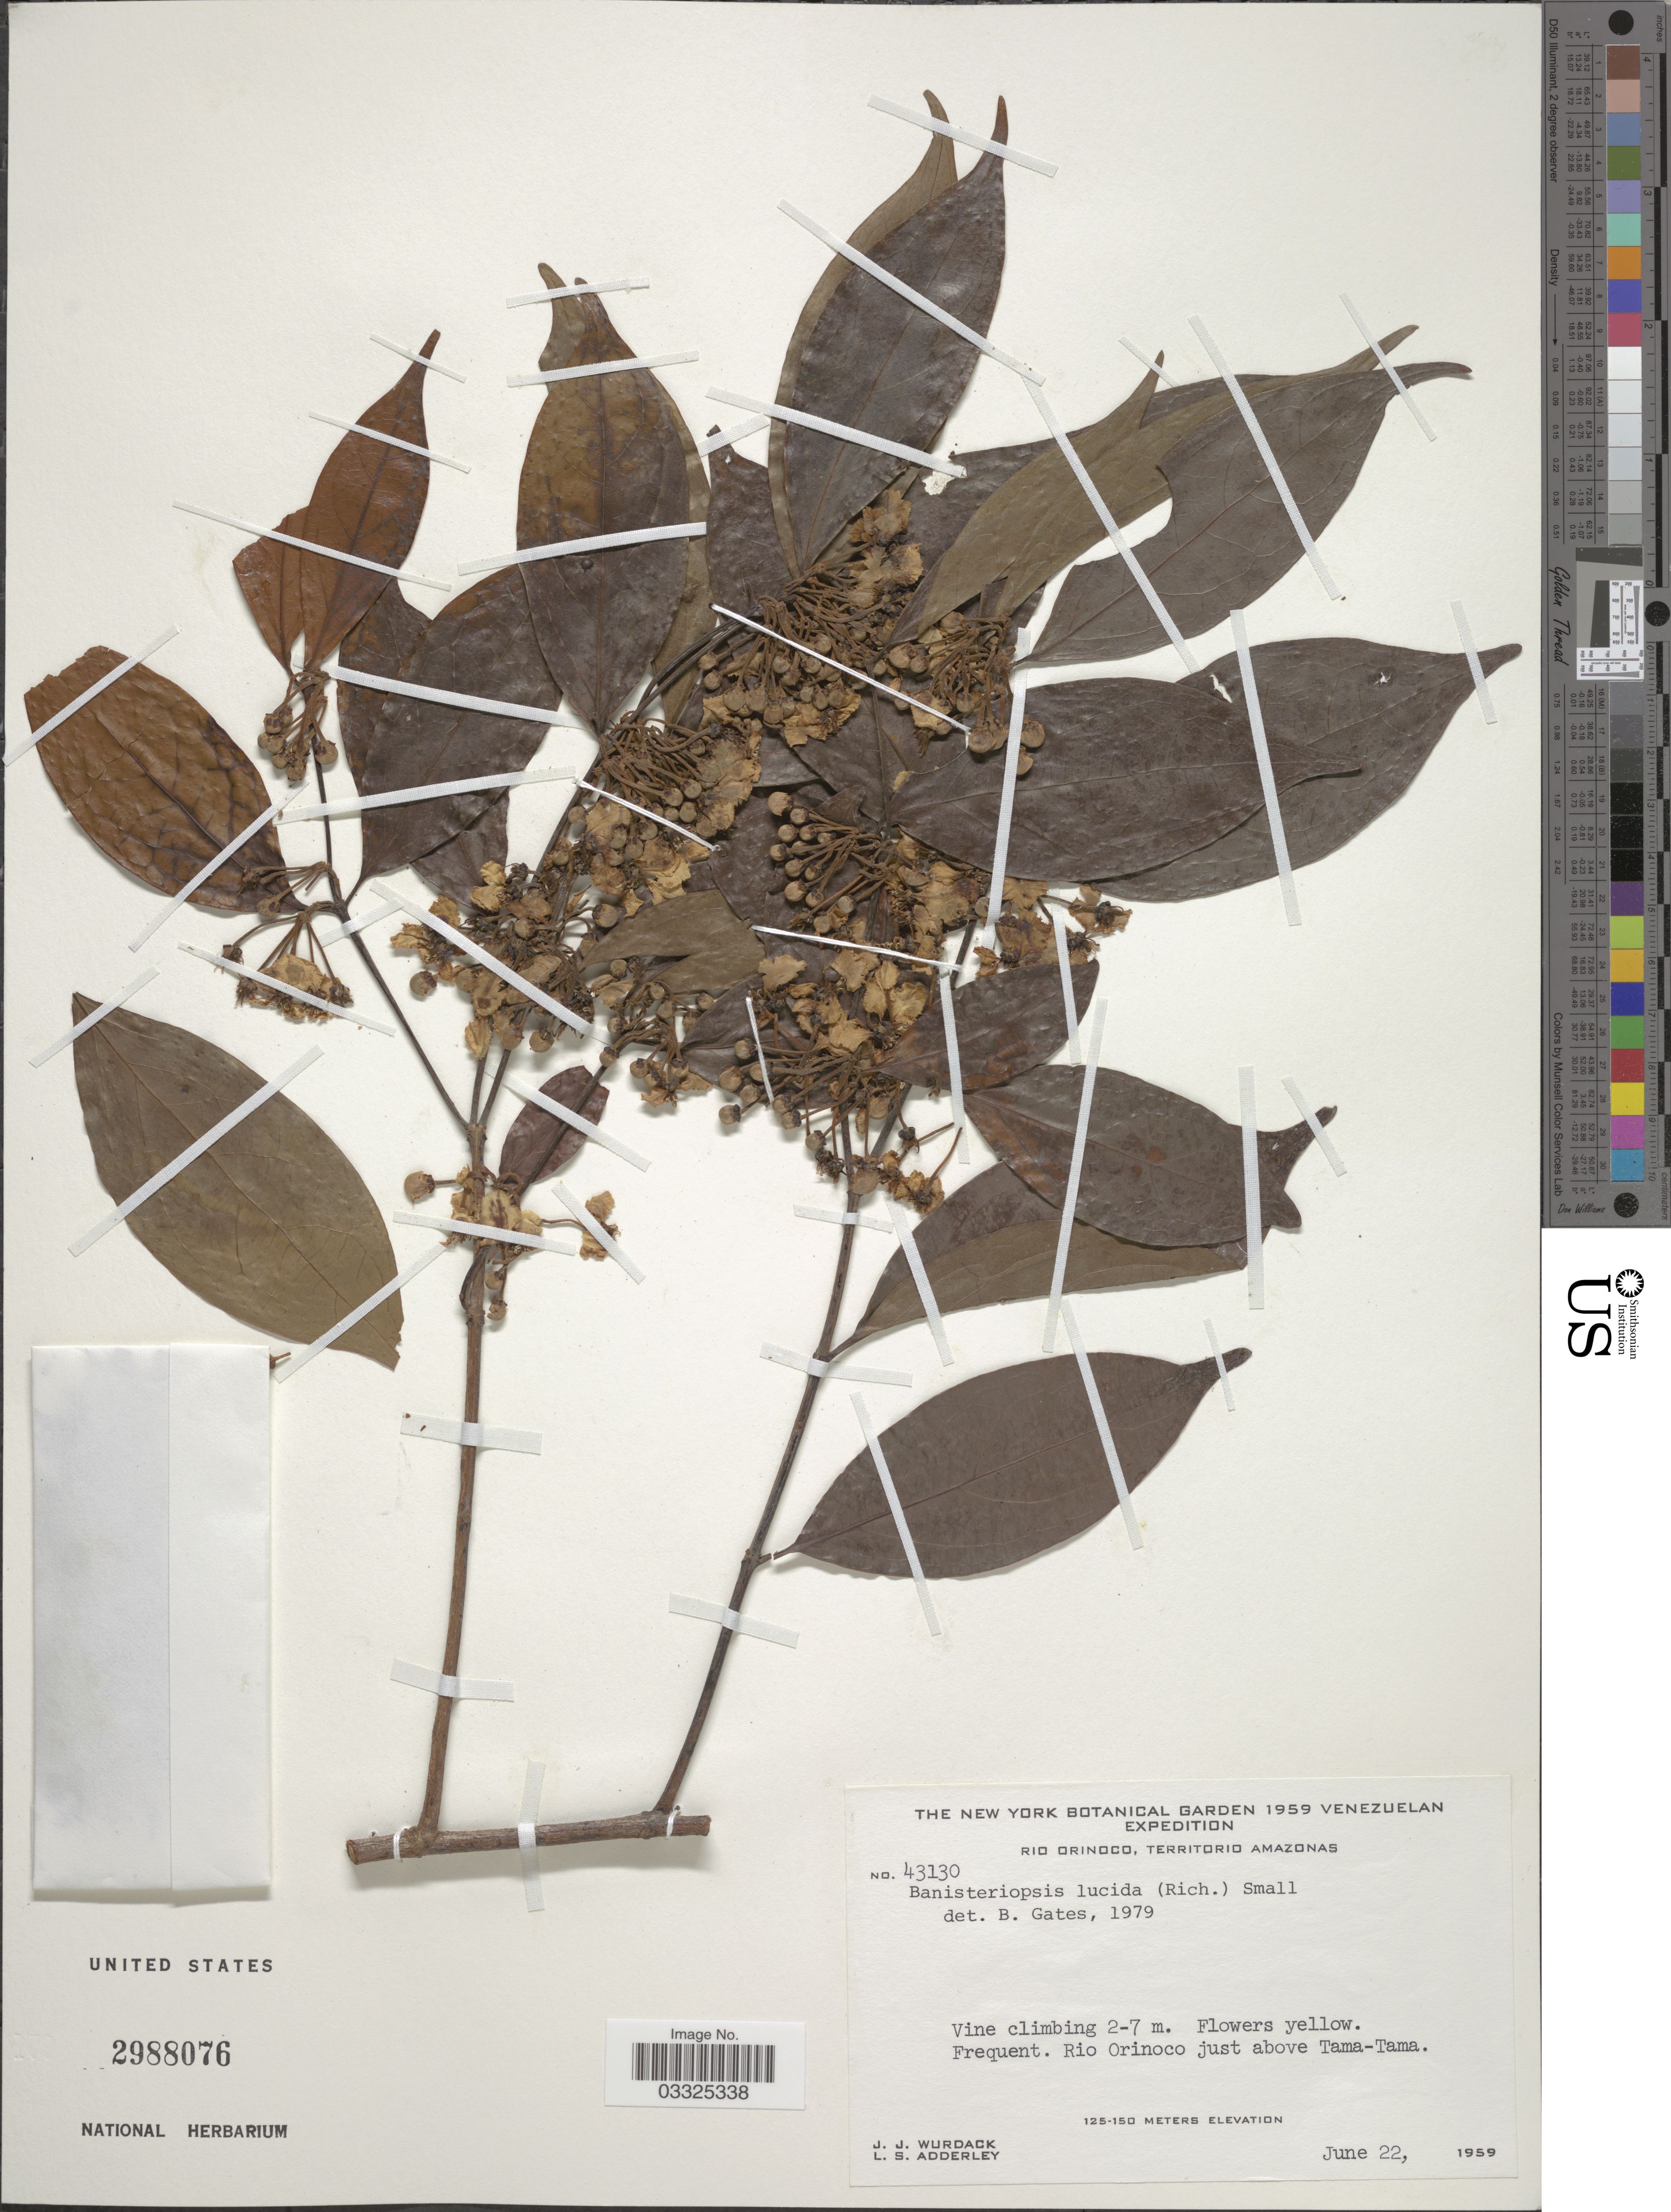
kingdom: Plantae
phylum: Tracheophyta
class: Magnoliopsida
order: Malpighiales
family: Malpighiaceae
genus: Banisteriopsis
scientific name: Banisteriopsis lucida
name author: (Rich.) Small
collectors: J. J. Wurdack & L. S. Adderley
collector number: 43130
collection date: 1959-06-22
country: Venezuela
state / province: Amazonas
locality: Rio Orinoco, Territorio Amazonas, Rio Orinoco just above Tama-Tama.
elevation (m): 125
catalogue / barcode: US 2988076